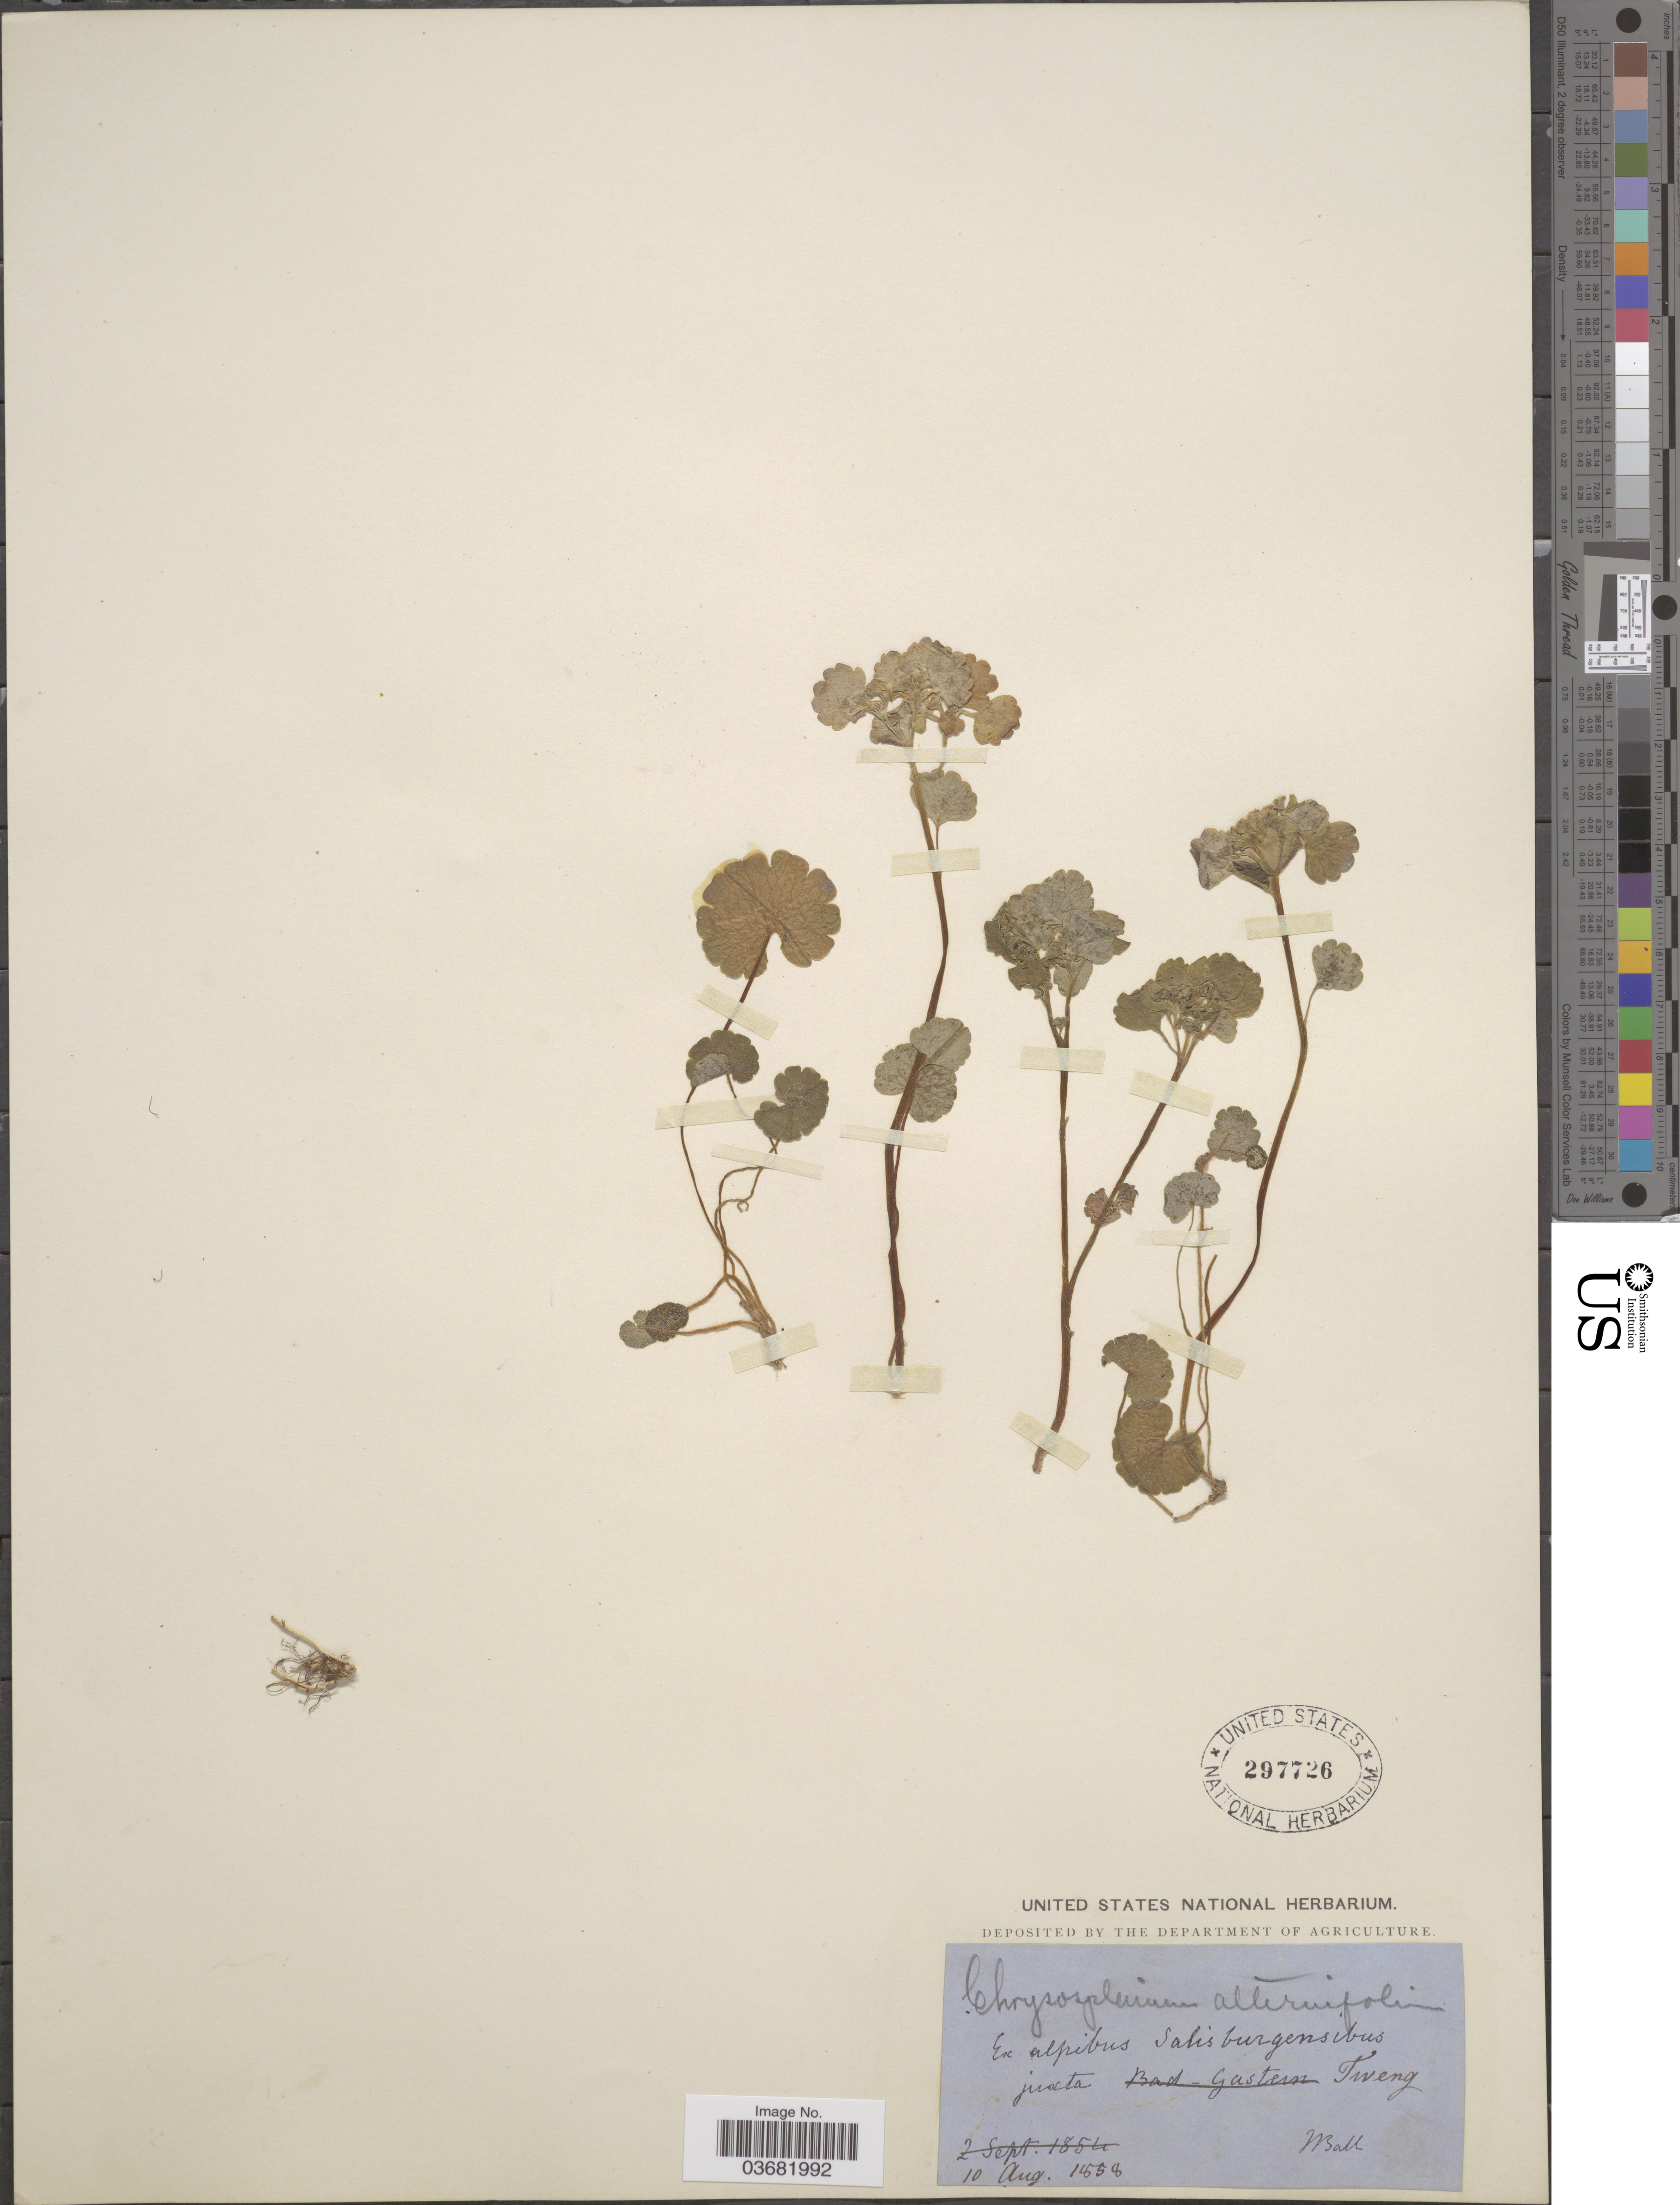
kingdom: Plantae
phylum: Tracheophyta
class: Magnoliopsida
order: Saxifragales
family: Saxifragaceae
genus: Chrysosplenium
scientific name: Chrysosplenium alternifolium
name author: L.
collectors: J. Ball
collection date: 1858-08-10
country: Austria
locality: Ex alpibus Salisburgensibus juxta Tweng.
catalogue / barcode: US 297726